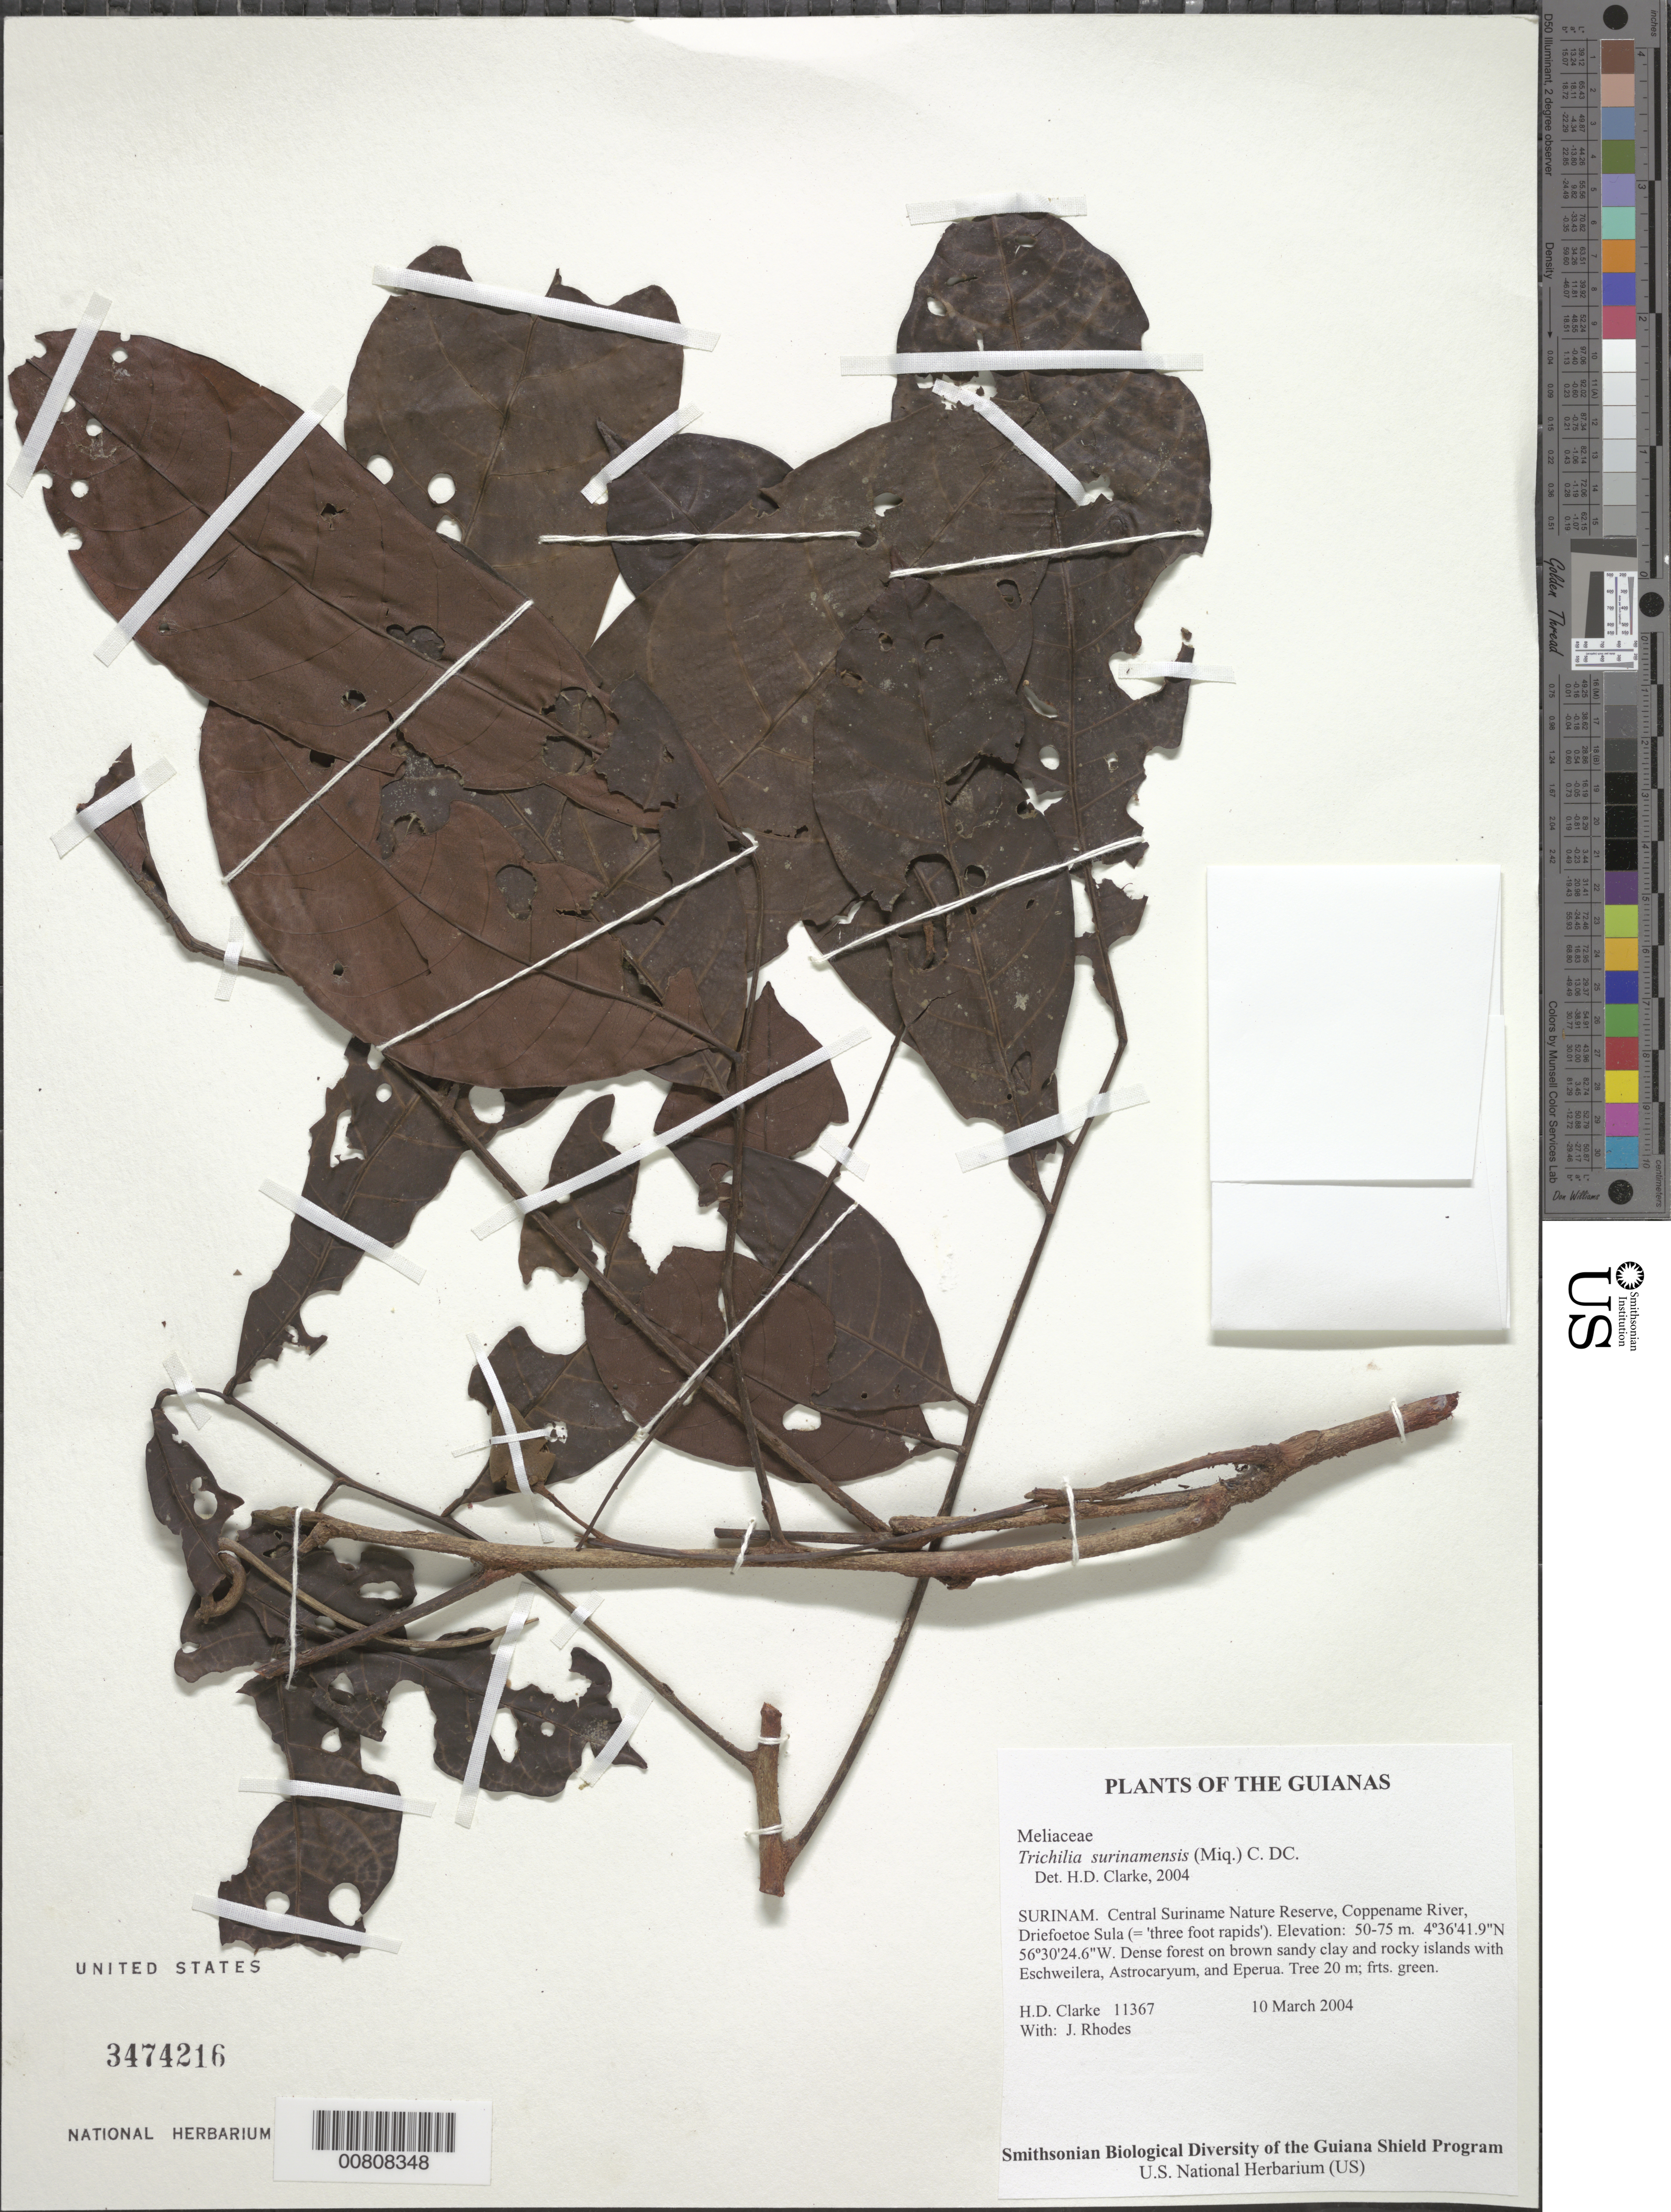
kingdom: Plantae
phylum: Tracheophyta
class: Liliopsida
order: Zingiberales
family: Marantaceae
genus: Ischnosiphon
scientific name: Ischnosiphon sp.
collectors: H. D. Clarke & J. Rhodes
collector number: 11282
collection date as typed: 7 March 2004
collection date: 2004-03-07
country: Suriname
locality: Central Suriname Nature Reserve, unnamed tributary of Adampada Creek, affluent of Coppename River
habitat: Dense forest on brown sandy clay with Virola, Euterpe, and Ischnosiphon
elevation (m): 50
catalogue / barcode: US 3474216